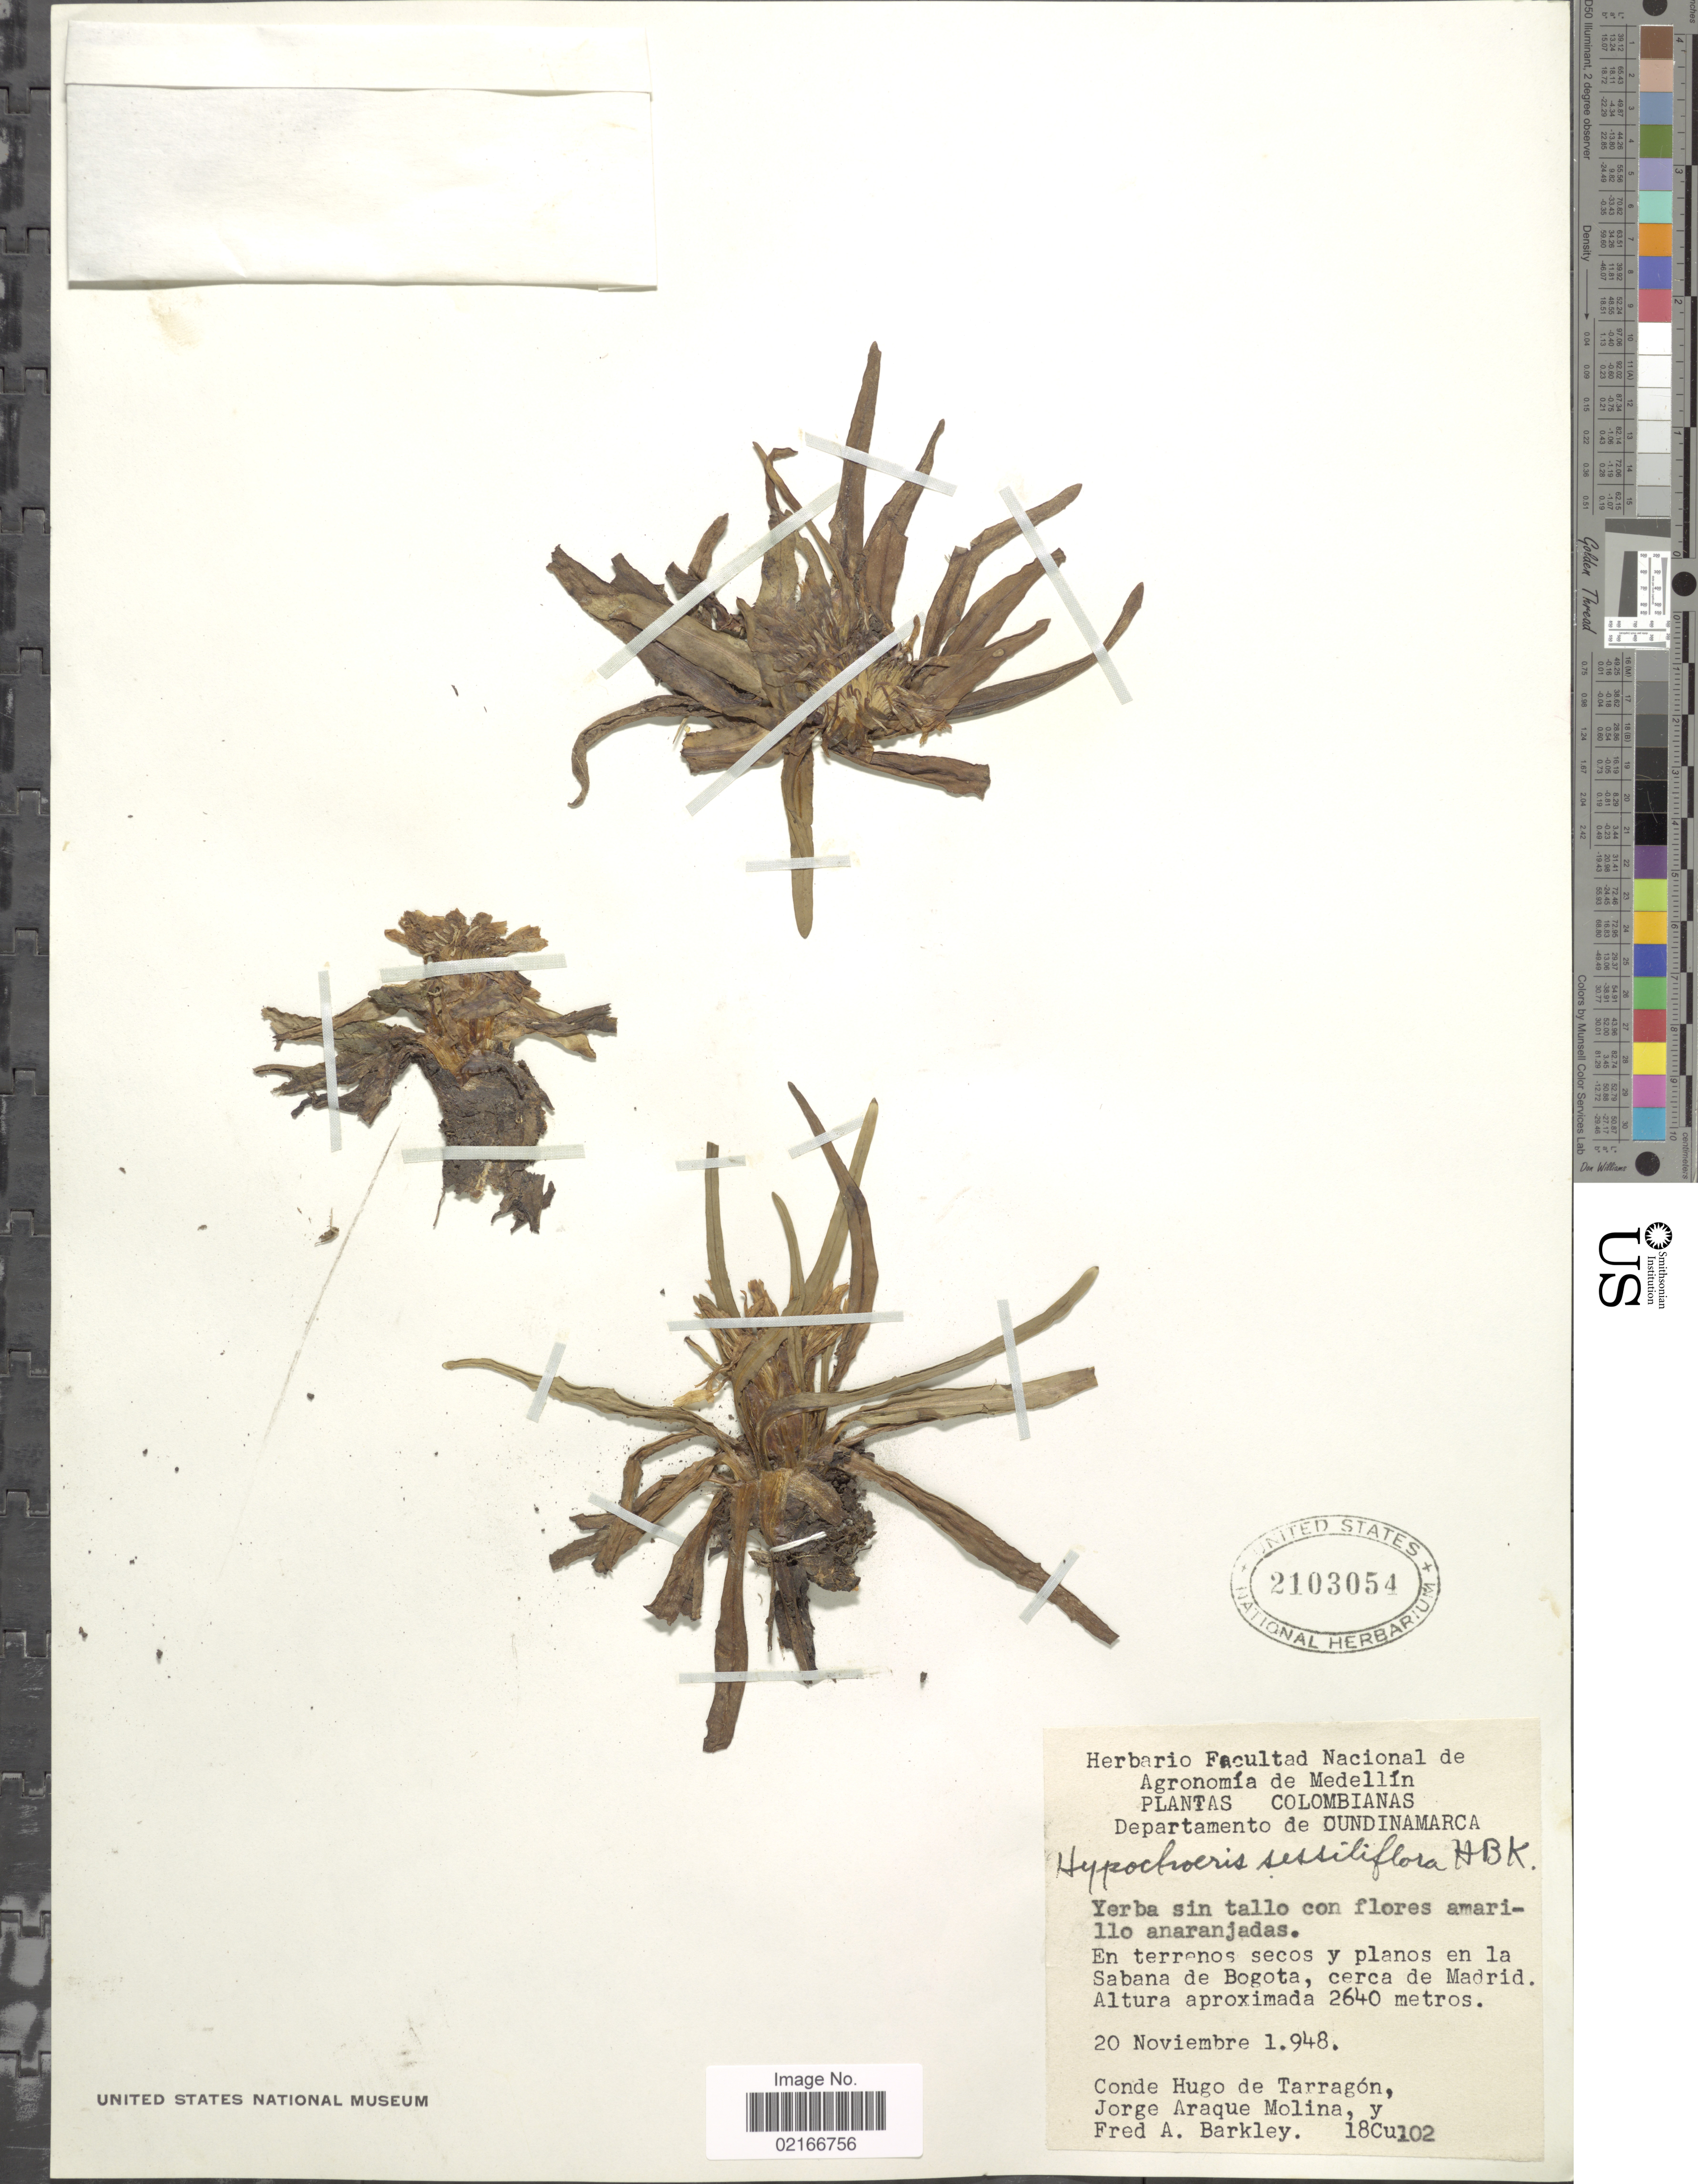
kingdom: Plantae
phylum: Tracheophyta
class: Magnoliopsida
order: Asterales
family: Asteraceae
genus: Hypochaeris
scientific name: Hypochaeris sessiflora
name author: Kunth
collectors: C. De Tarragon, J. Araque Molina & F. A. Barkley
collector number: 18Cu102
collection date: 1948-11-20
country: Colombia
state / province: Cundinamarca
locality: La Sabana de Bogota, cerca de Madrid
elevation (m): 2640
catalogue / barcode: US 2103054